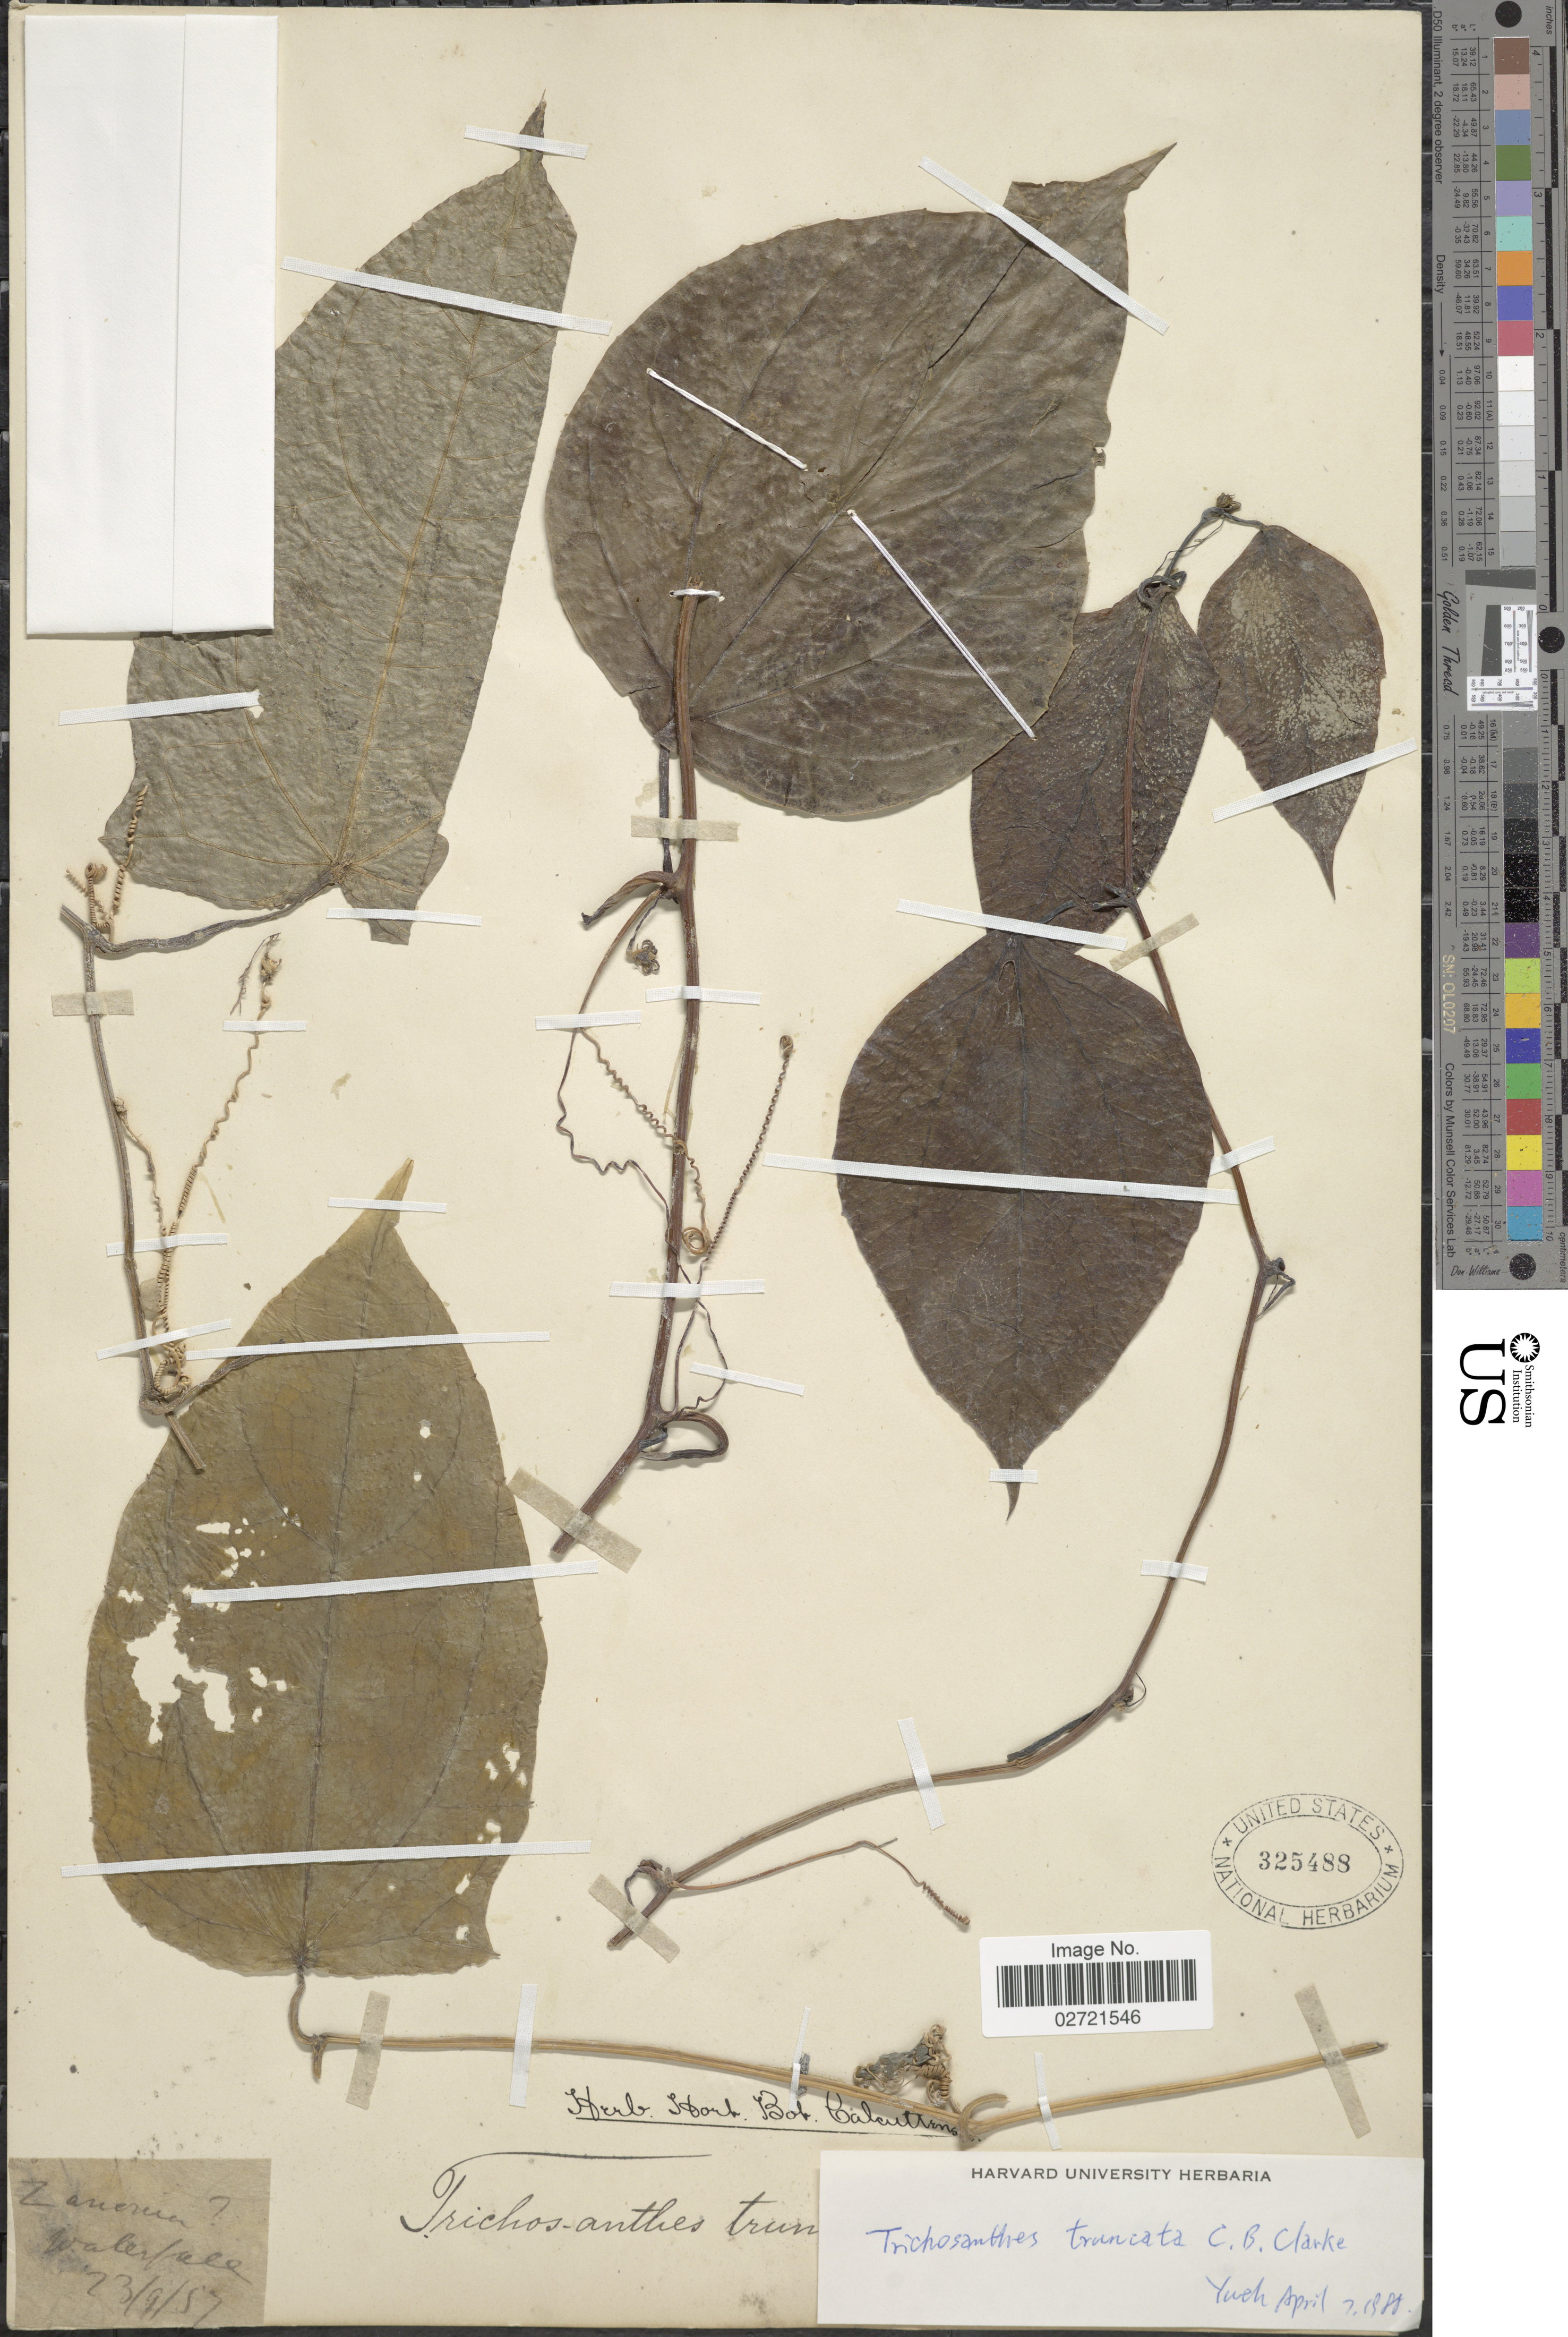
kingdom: Plantae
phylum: Tracheophyta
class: Magnoliopsida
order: Cucurbitales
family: Cucurbitaceae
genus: Trichosanthes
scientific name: Trichosanthes truncata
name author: C.B. Clarke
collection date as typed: Transcribed d/m/y: 23/9/57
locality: Waterfall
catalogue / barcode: US 325488